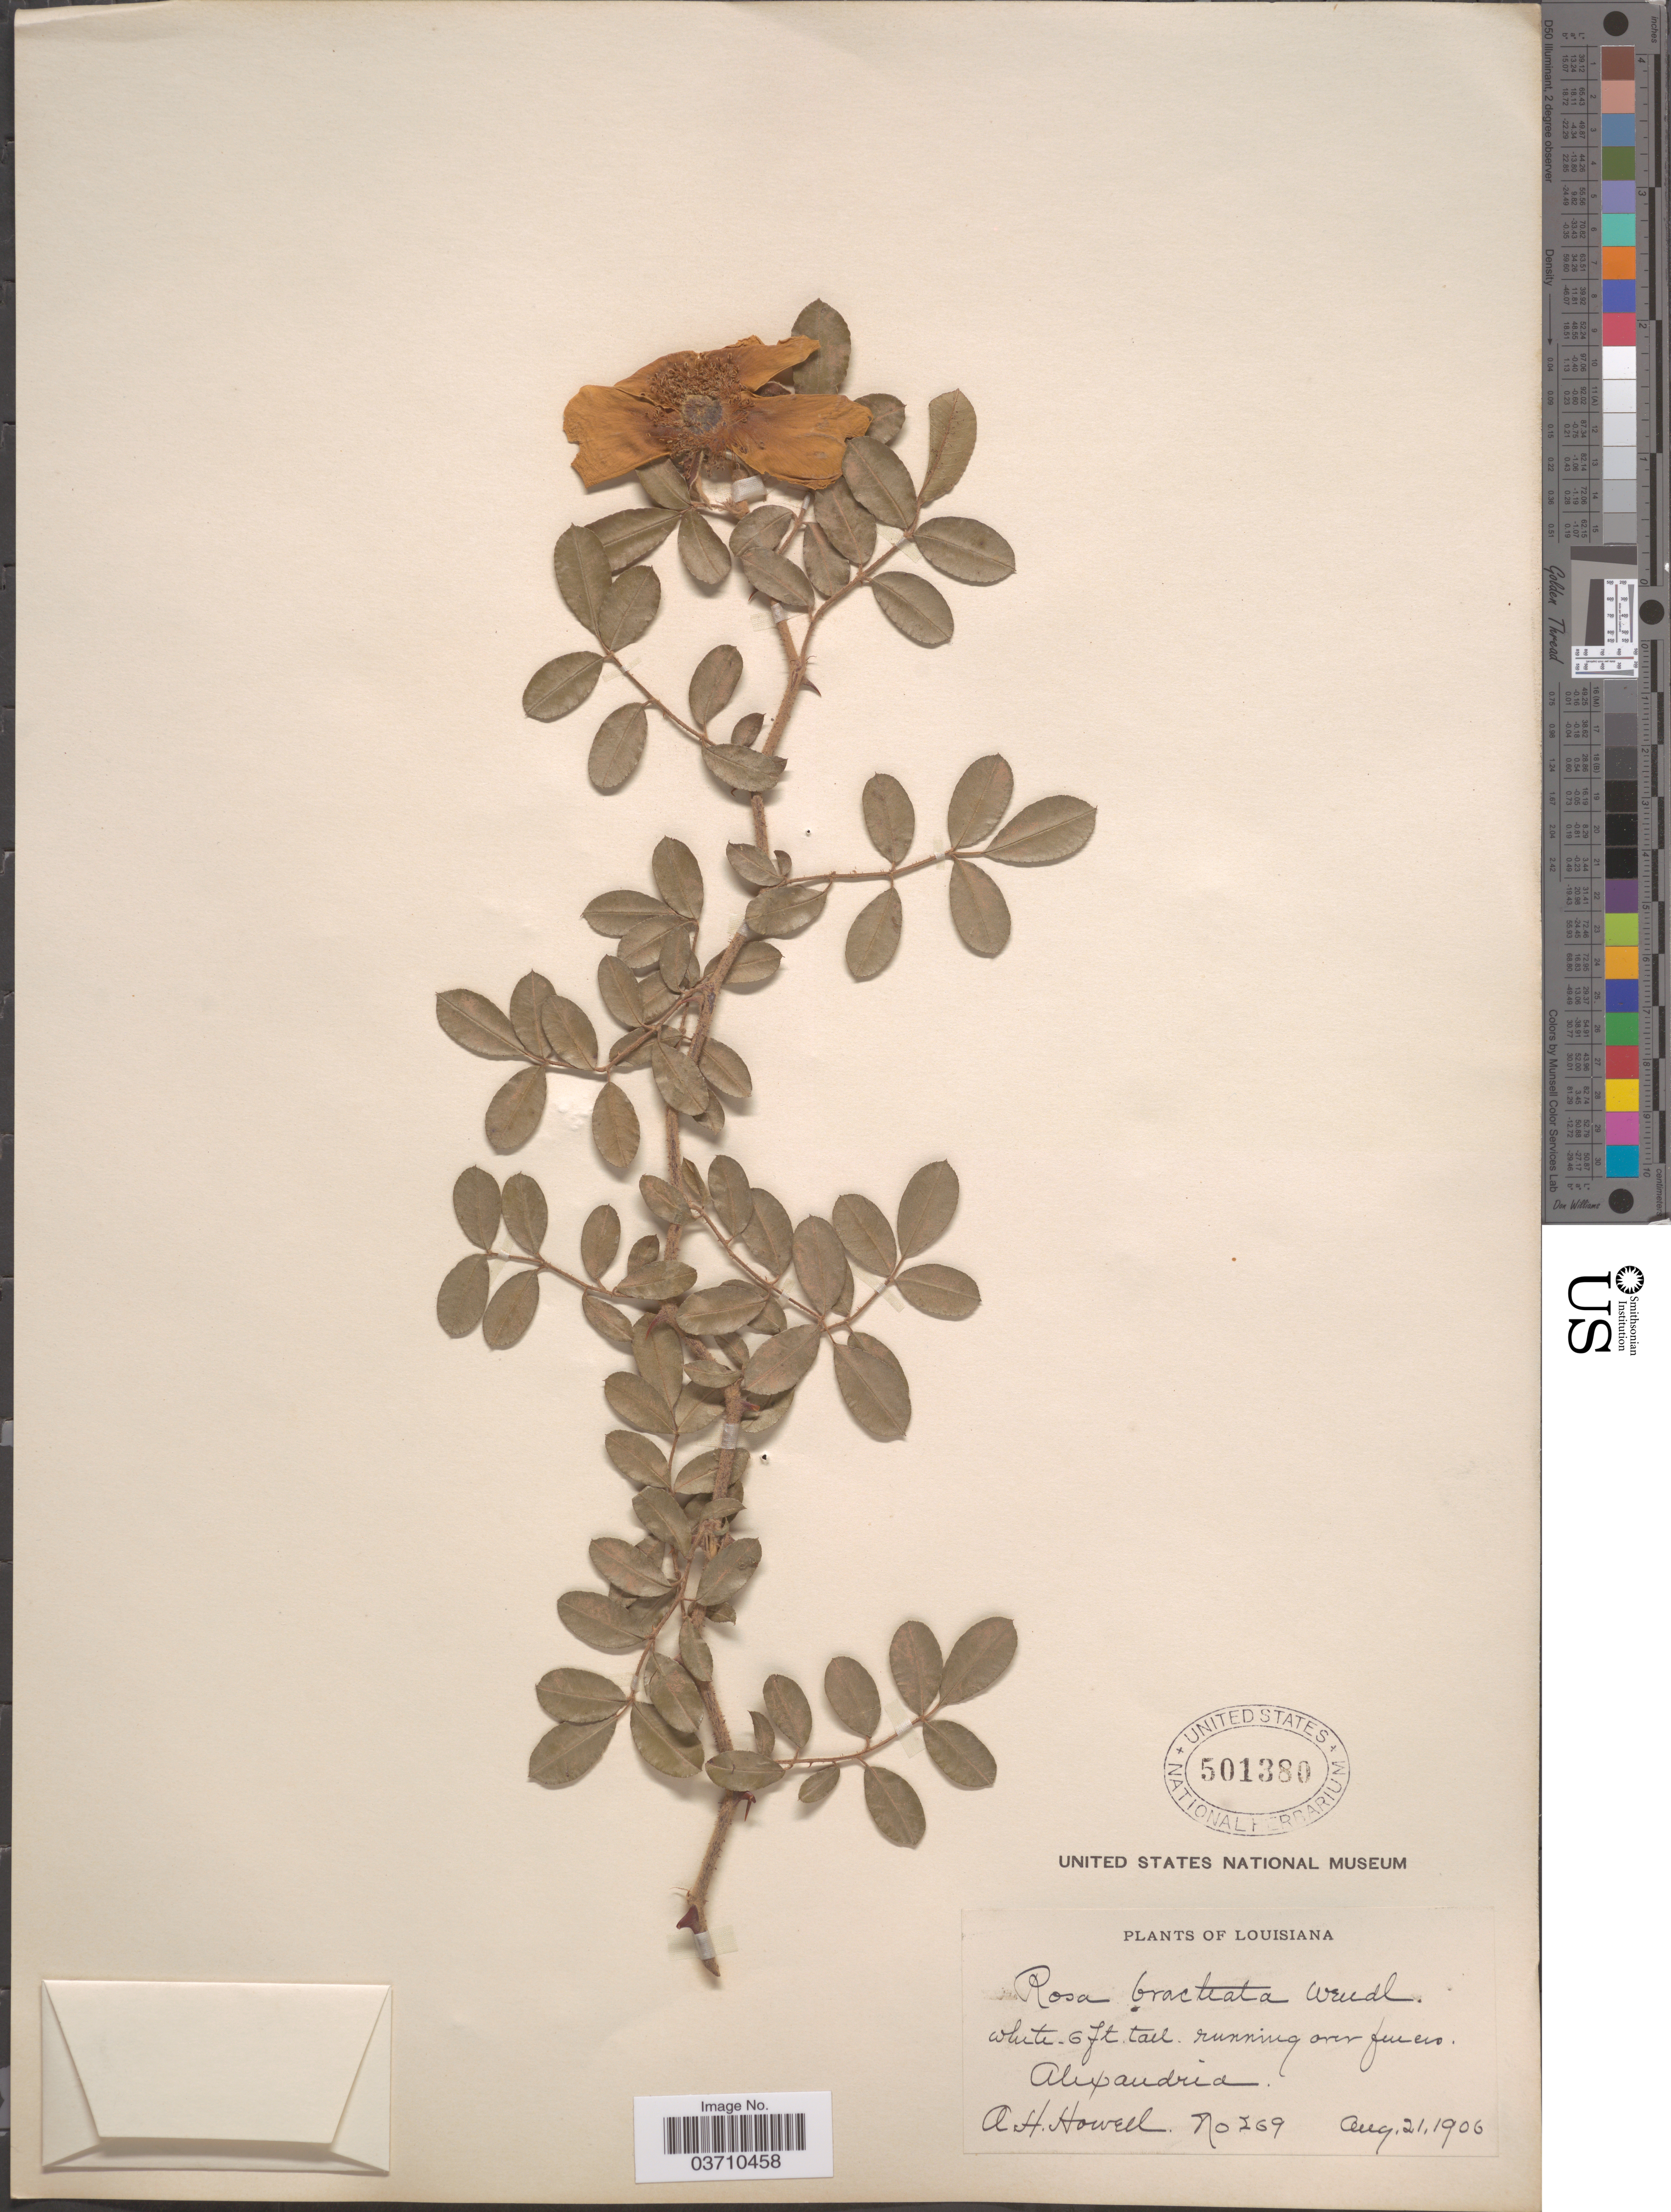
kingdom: Plantae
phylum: Tracheophyta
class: Magnoliopsida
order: Rosales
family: Rosaceae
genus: Rosa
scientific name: Rosa bracteata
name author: J.C. Wendl.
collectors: A. Howell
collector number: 269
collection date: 1906-08-21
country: United States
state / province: Louisiana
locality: Alexandria.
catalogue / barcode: US 501380